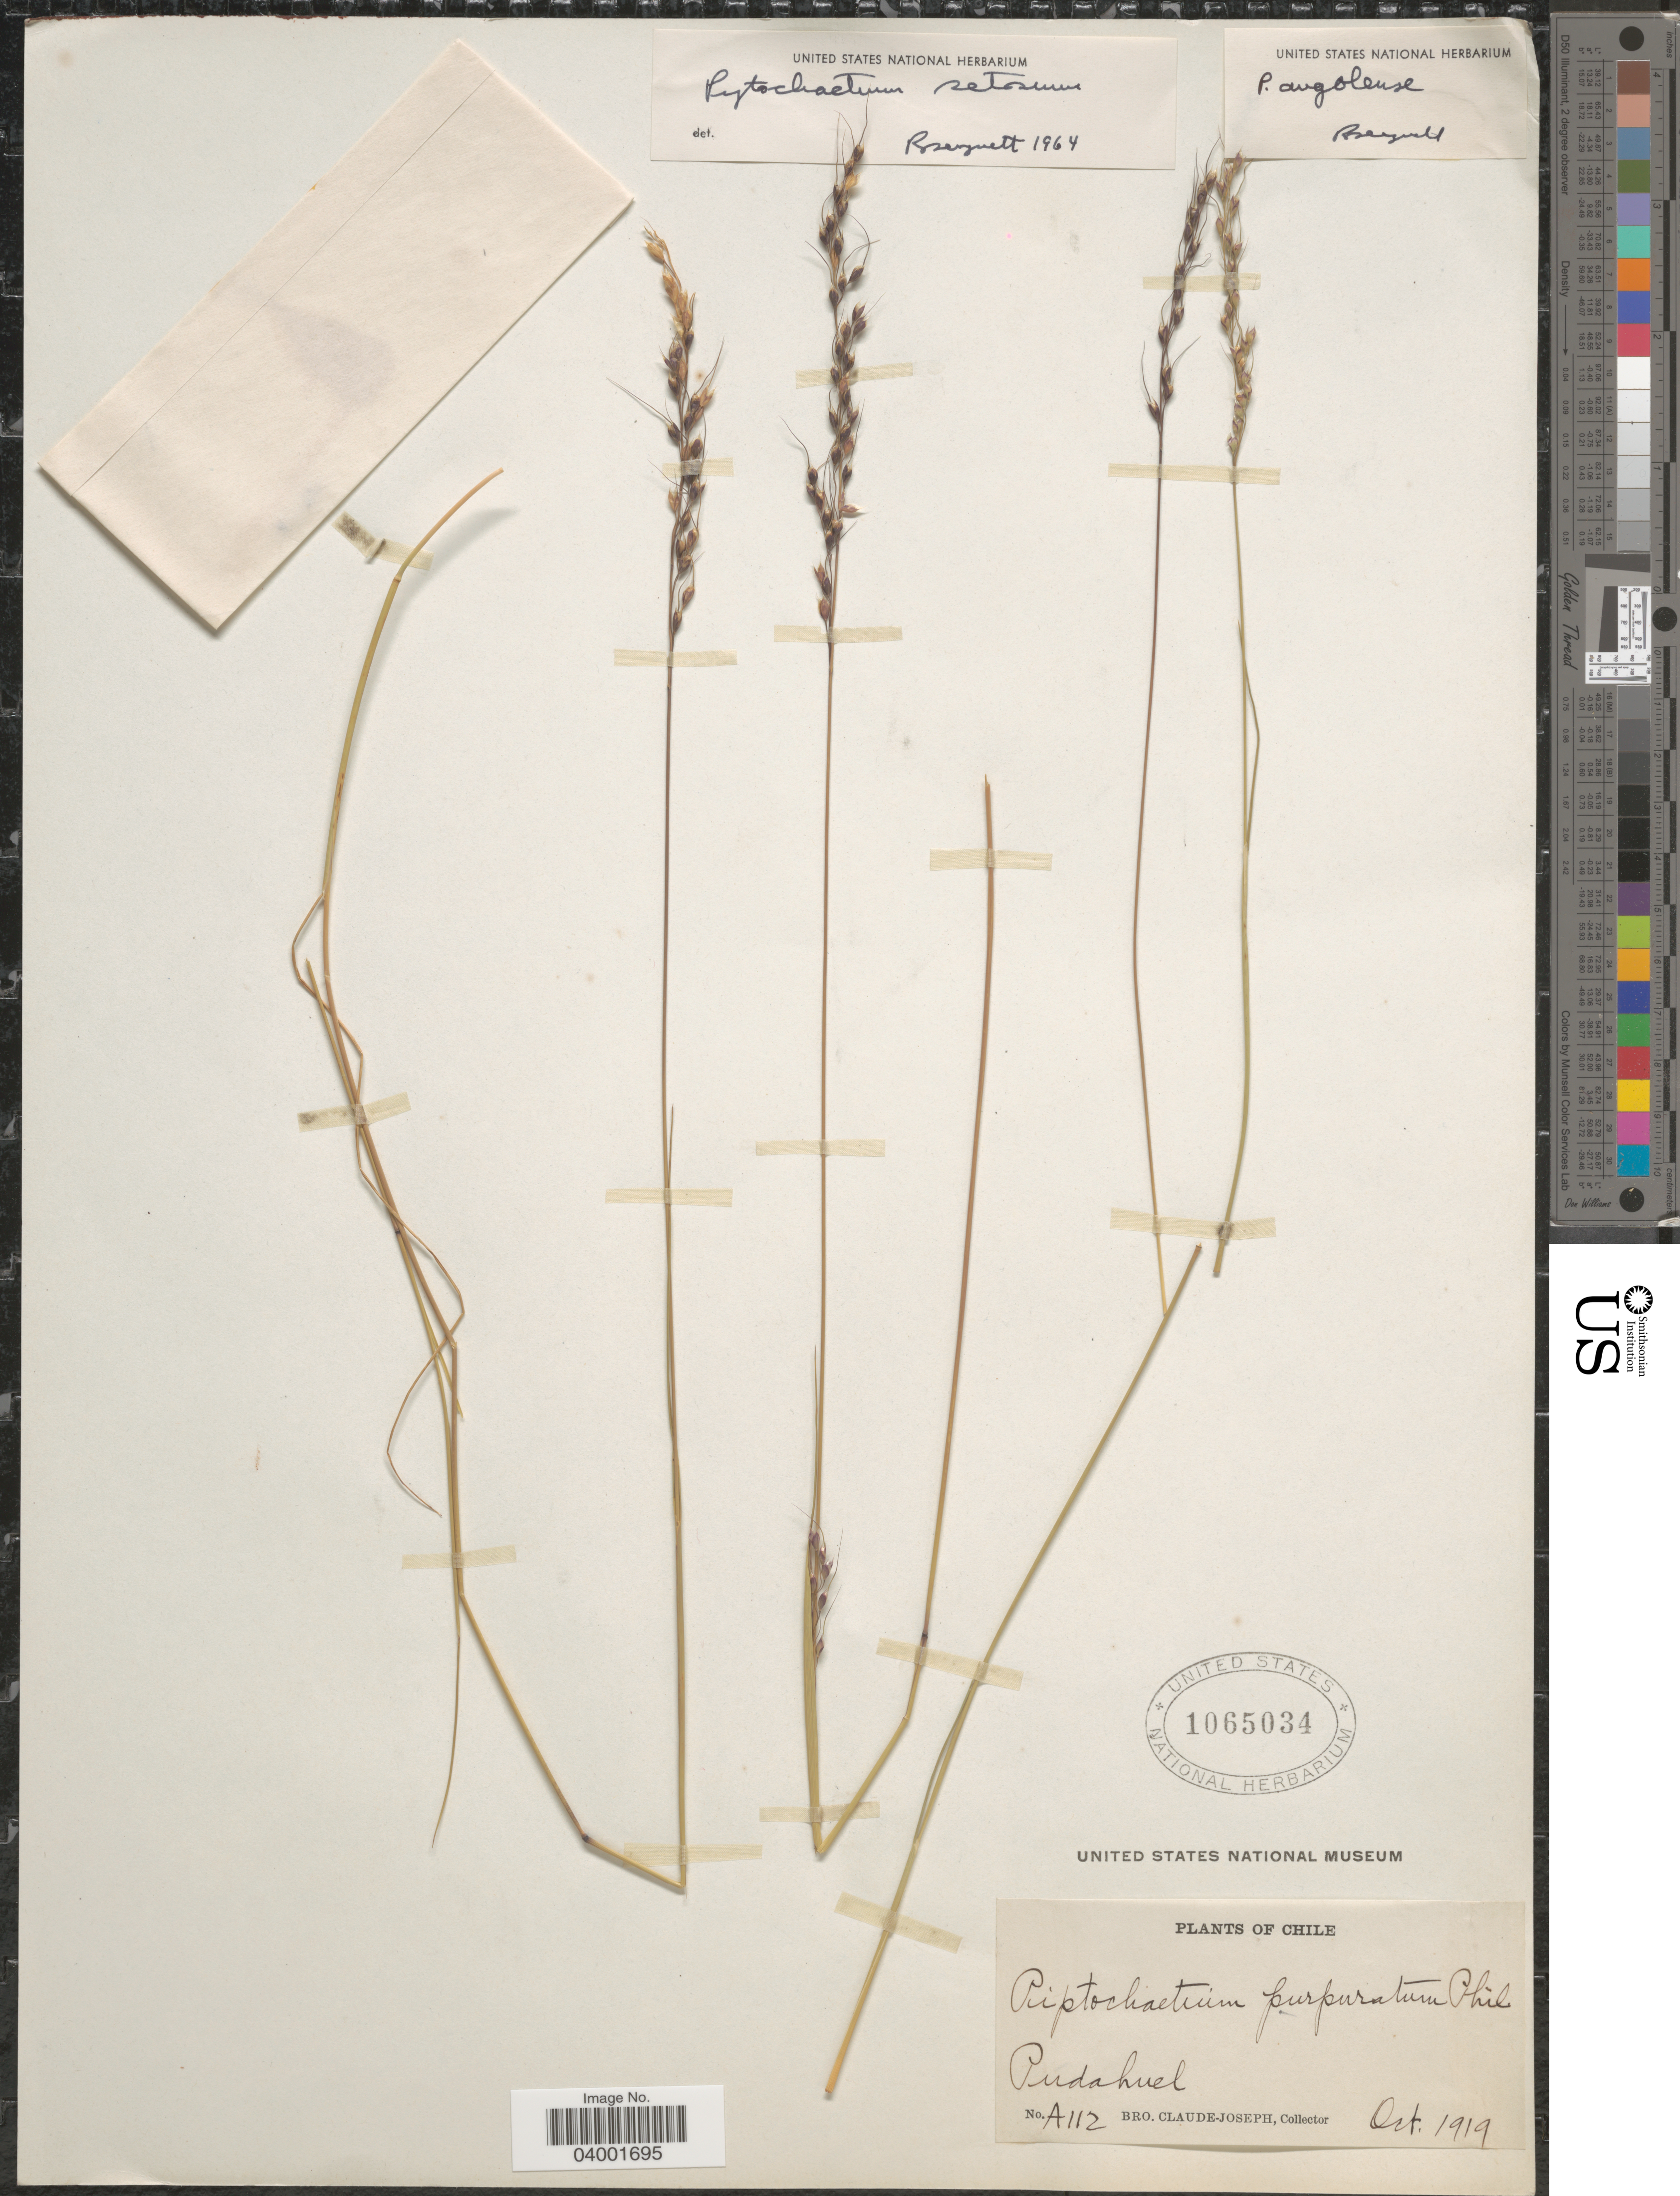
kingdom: Plantae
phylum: Tracheophyta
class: Liliopsida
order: Poales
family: Poaceae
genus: Piptochaetium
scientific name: Piptochaetium angolense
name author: Phil.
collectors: Bro. Claude-Joseph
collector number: A112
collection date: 1919-10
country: Chile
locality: Pudahuel.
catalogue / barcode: US 1065034